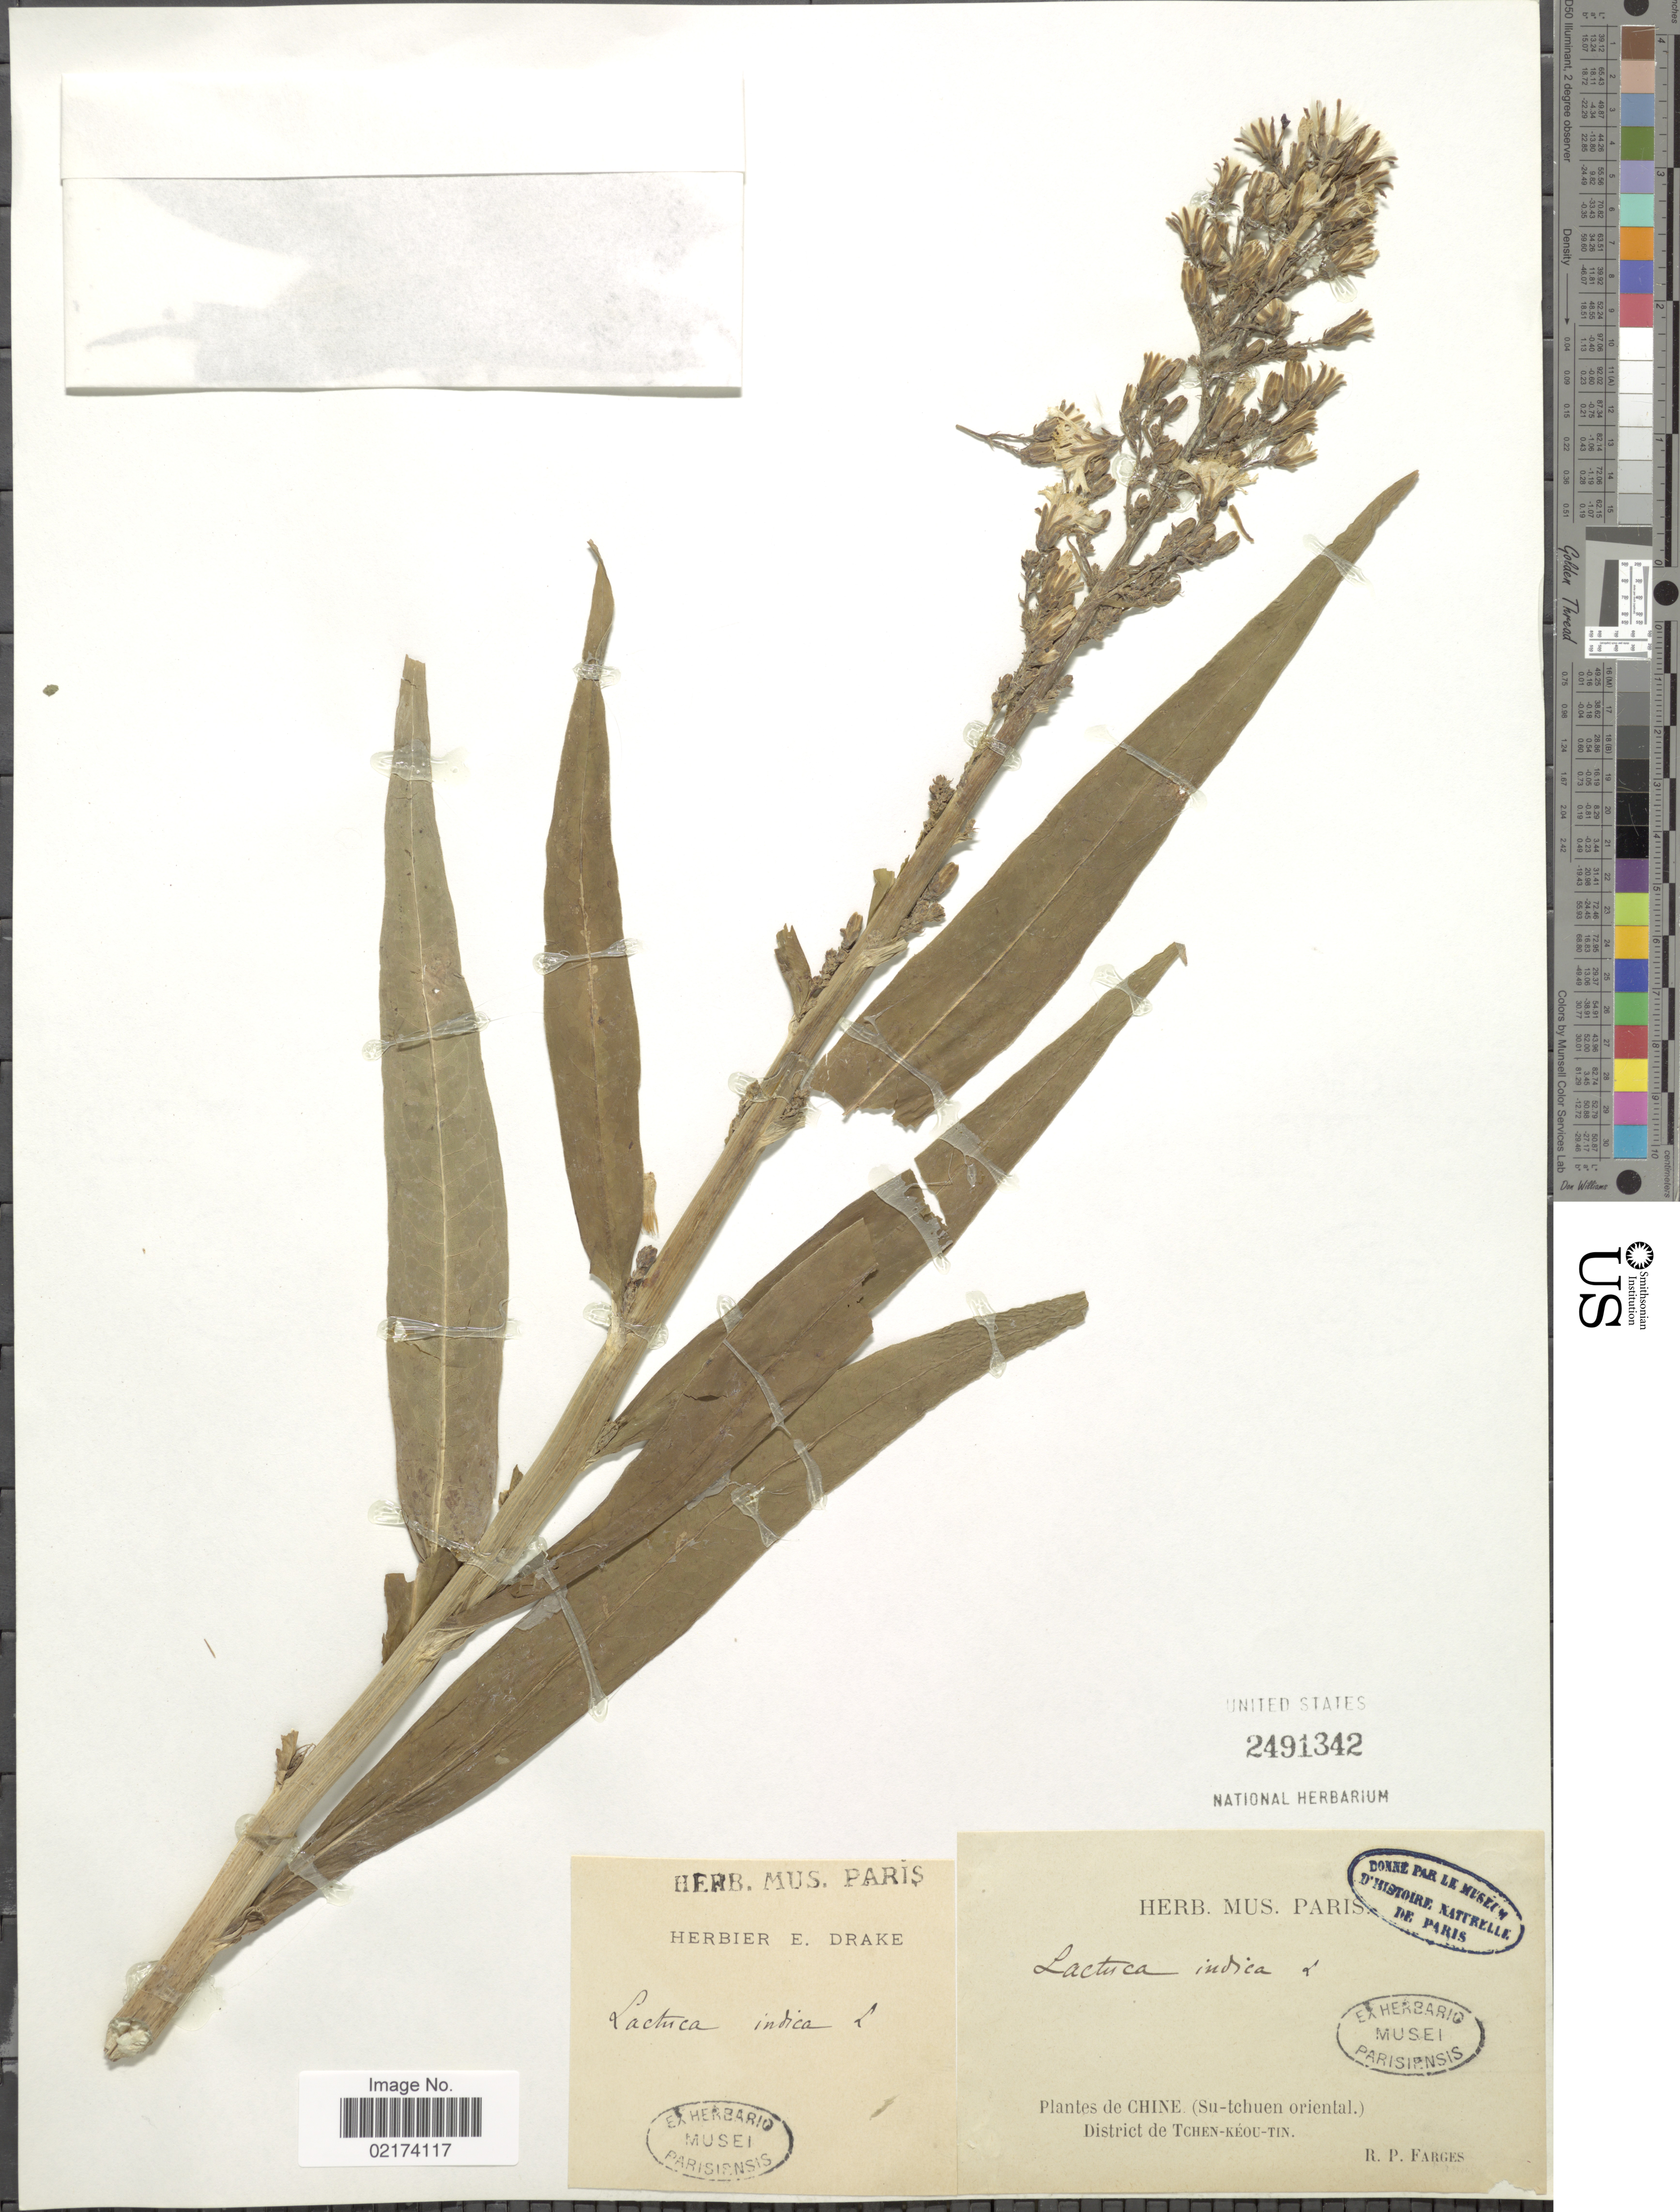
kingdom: Plantae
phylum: Tracheophyta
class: Magnoliopsida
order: Asterales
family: Asteraceae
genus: Lactuca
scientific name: Lactuca indica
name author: L.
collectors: P. G. Farges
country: China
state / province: Sichuan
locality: Chine (Su-tchuen oriental), District de Tchen-Keou-Tin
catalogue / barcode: US 2491342